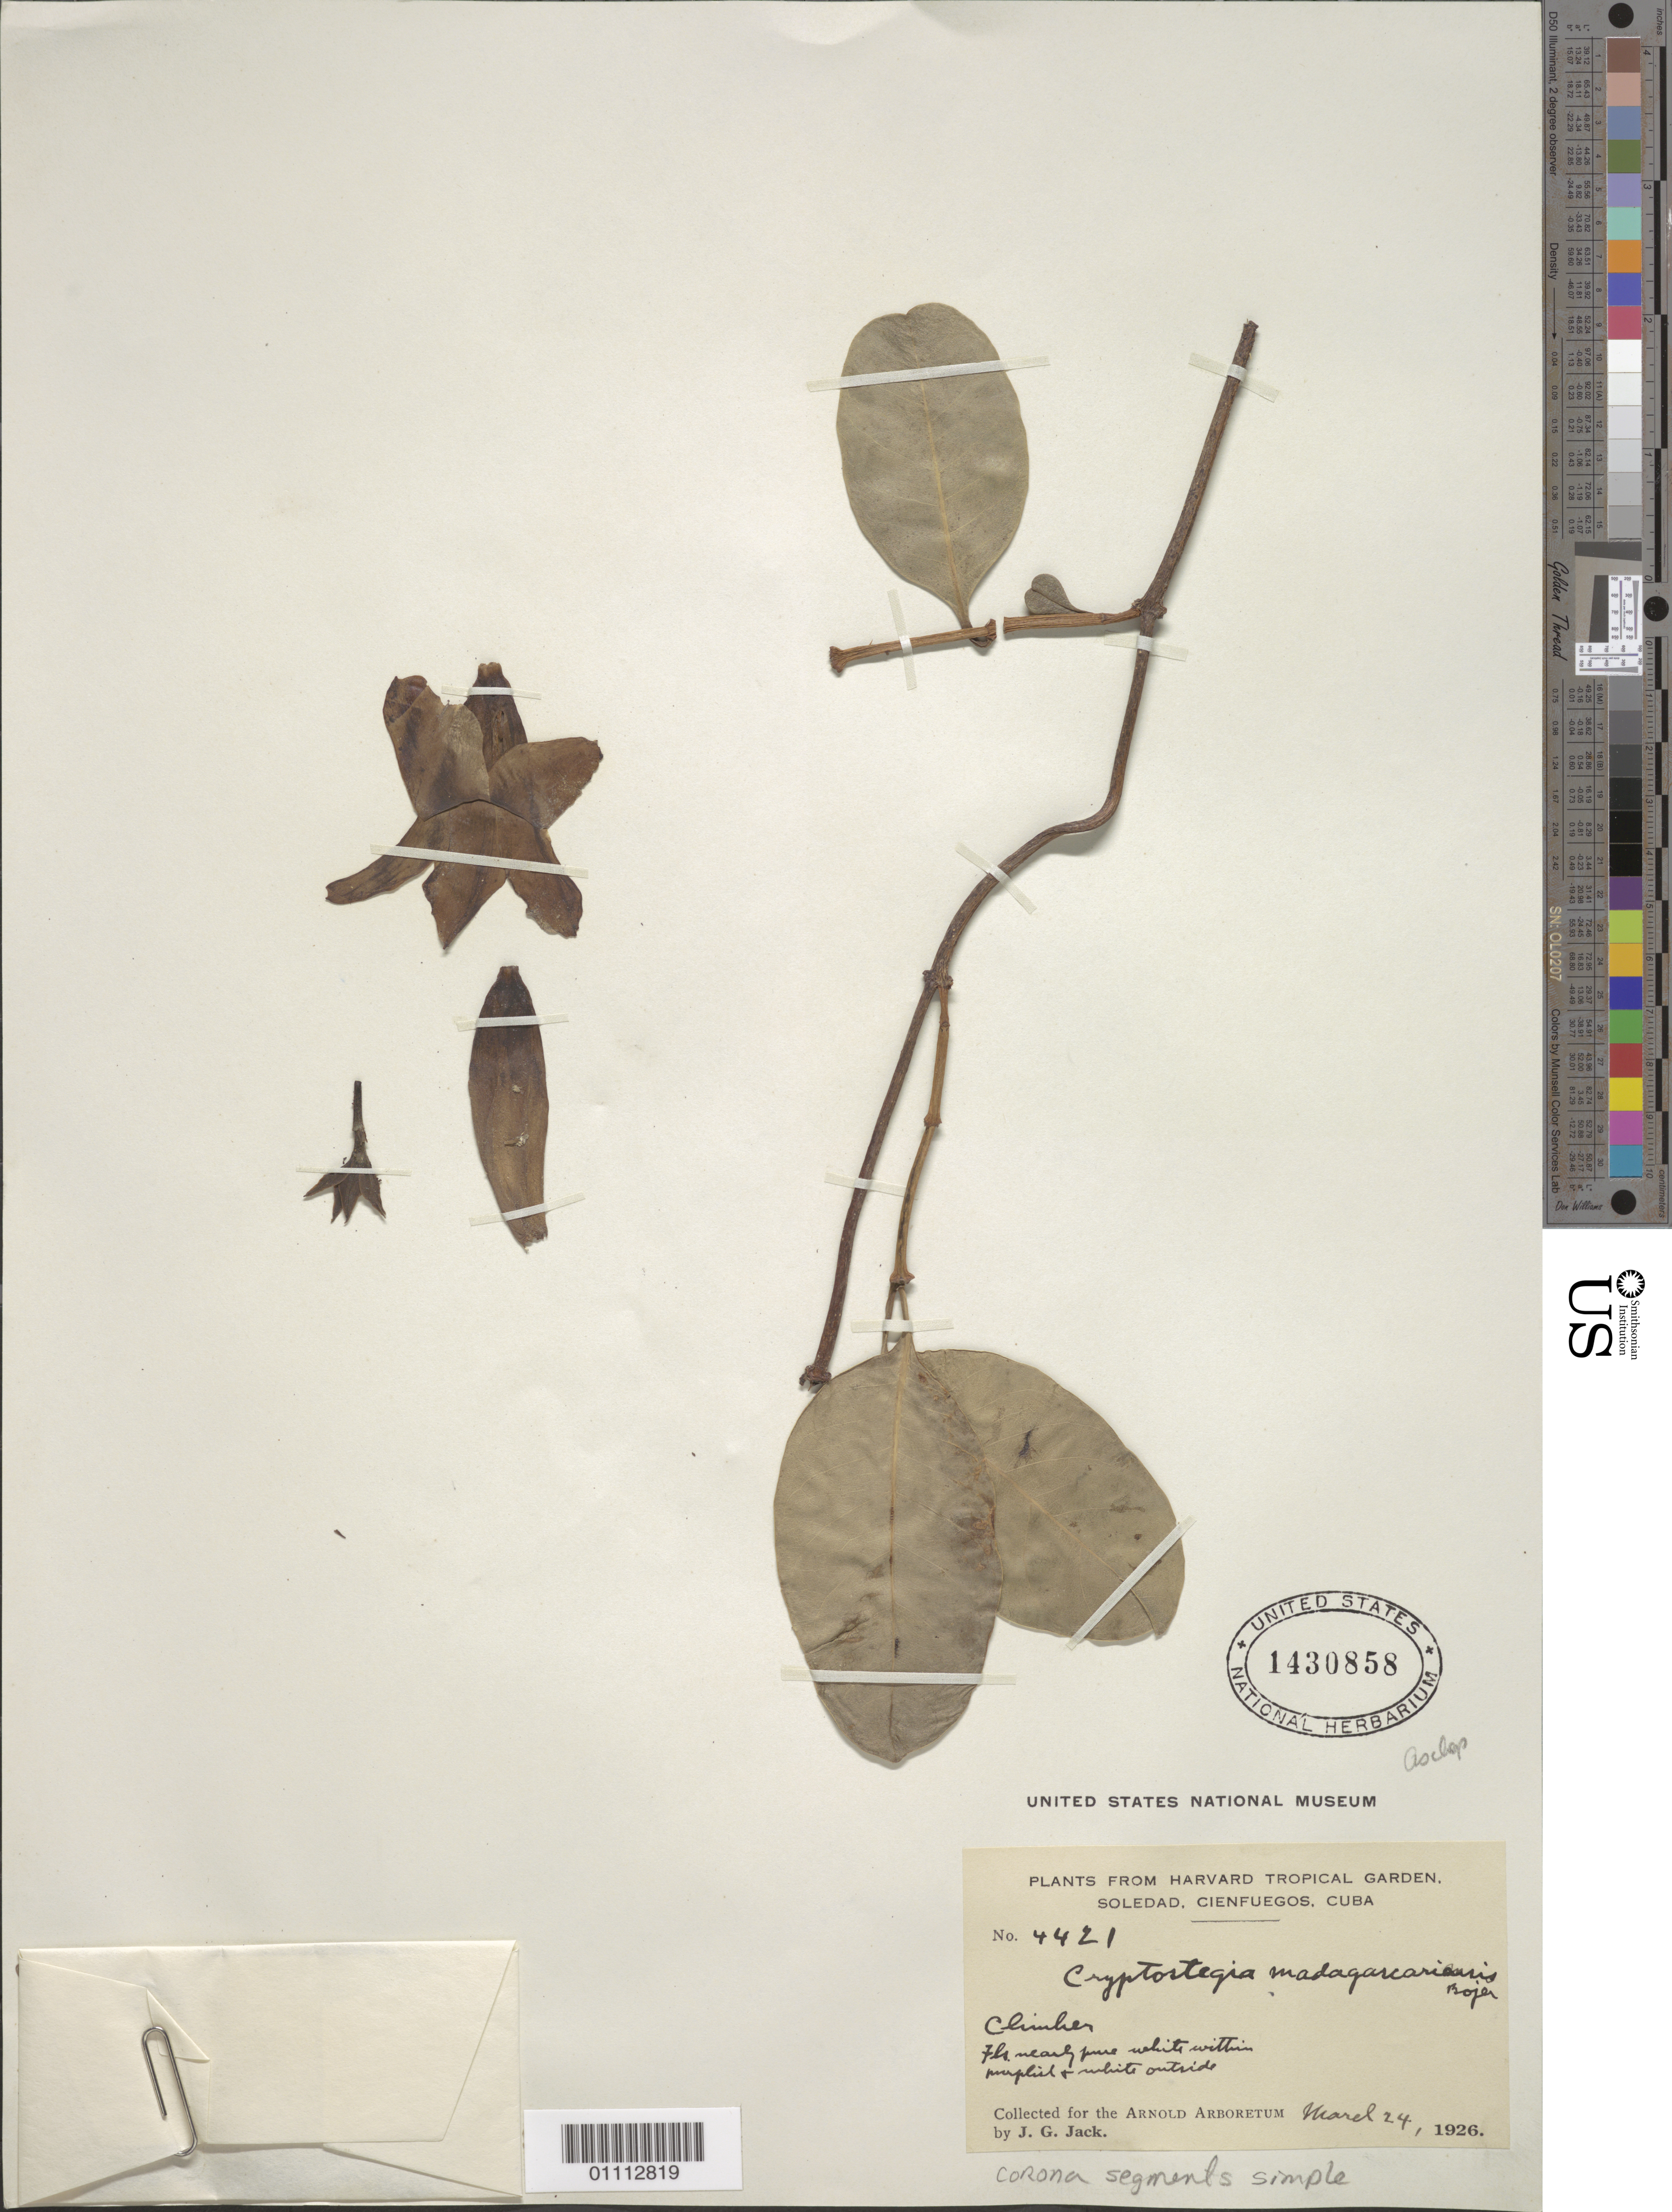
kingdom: Plantae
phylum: Tracheophyta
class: Magnoliopsida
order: Gentianales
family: Apocynaceae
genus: Cryptostegia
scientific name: Cryptostegia madagascariensis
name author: Bojer ex Decne.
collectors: J. G. Jack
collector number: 4421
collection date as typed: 24 Mar 1926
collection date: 1926-03-24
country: Cuba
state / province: Cienfuegos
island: Cuba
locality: Soledad, Cienfuegos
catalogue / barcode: US 1430858